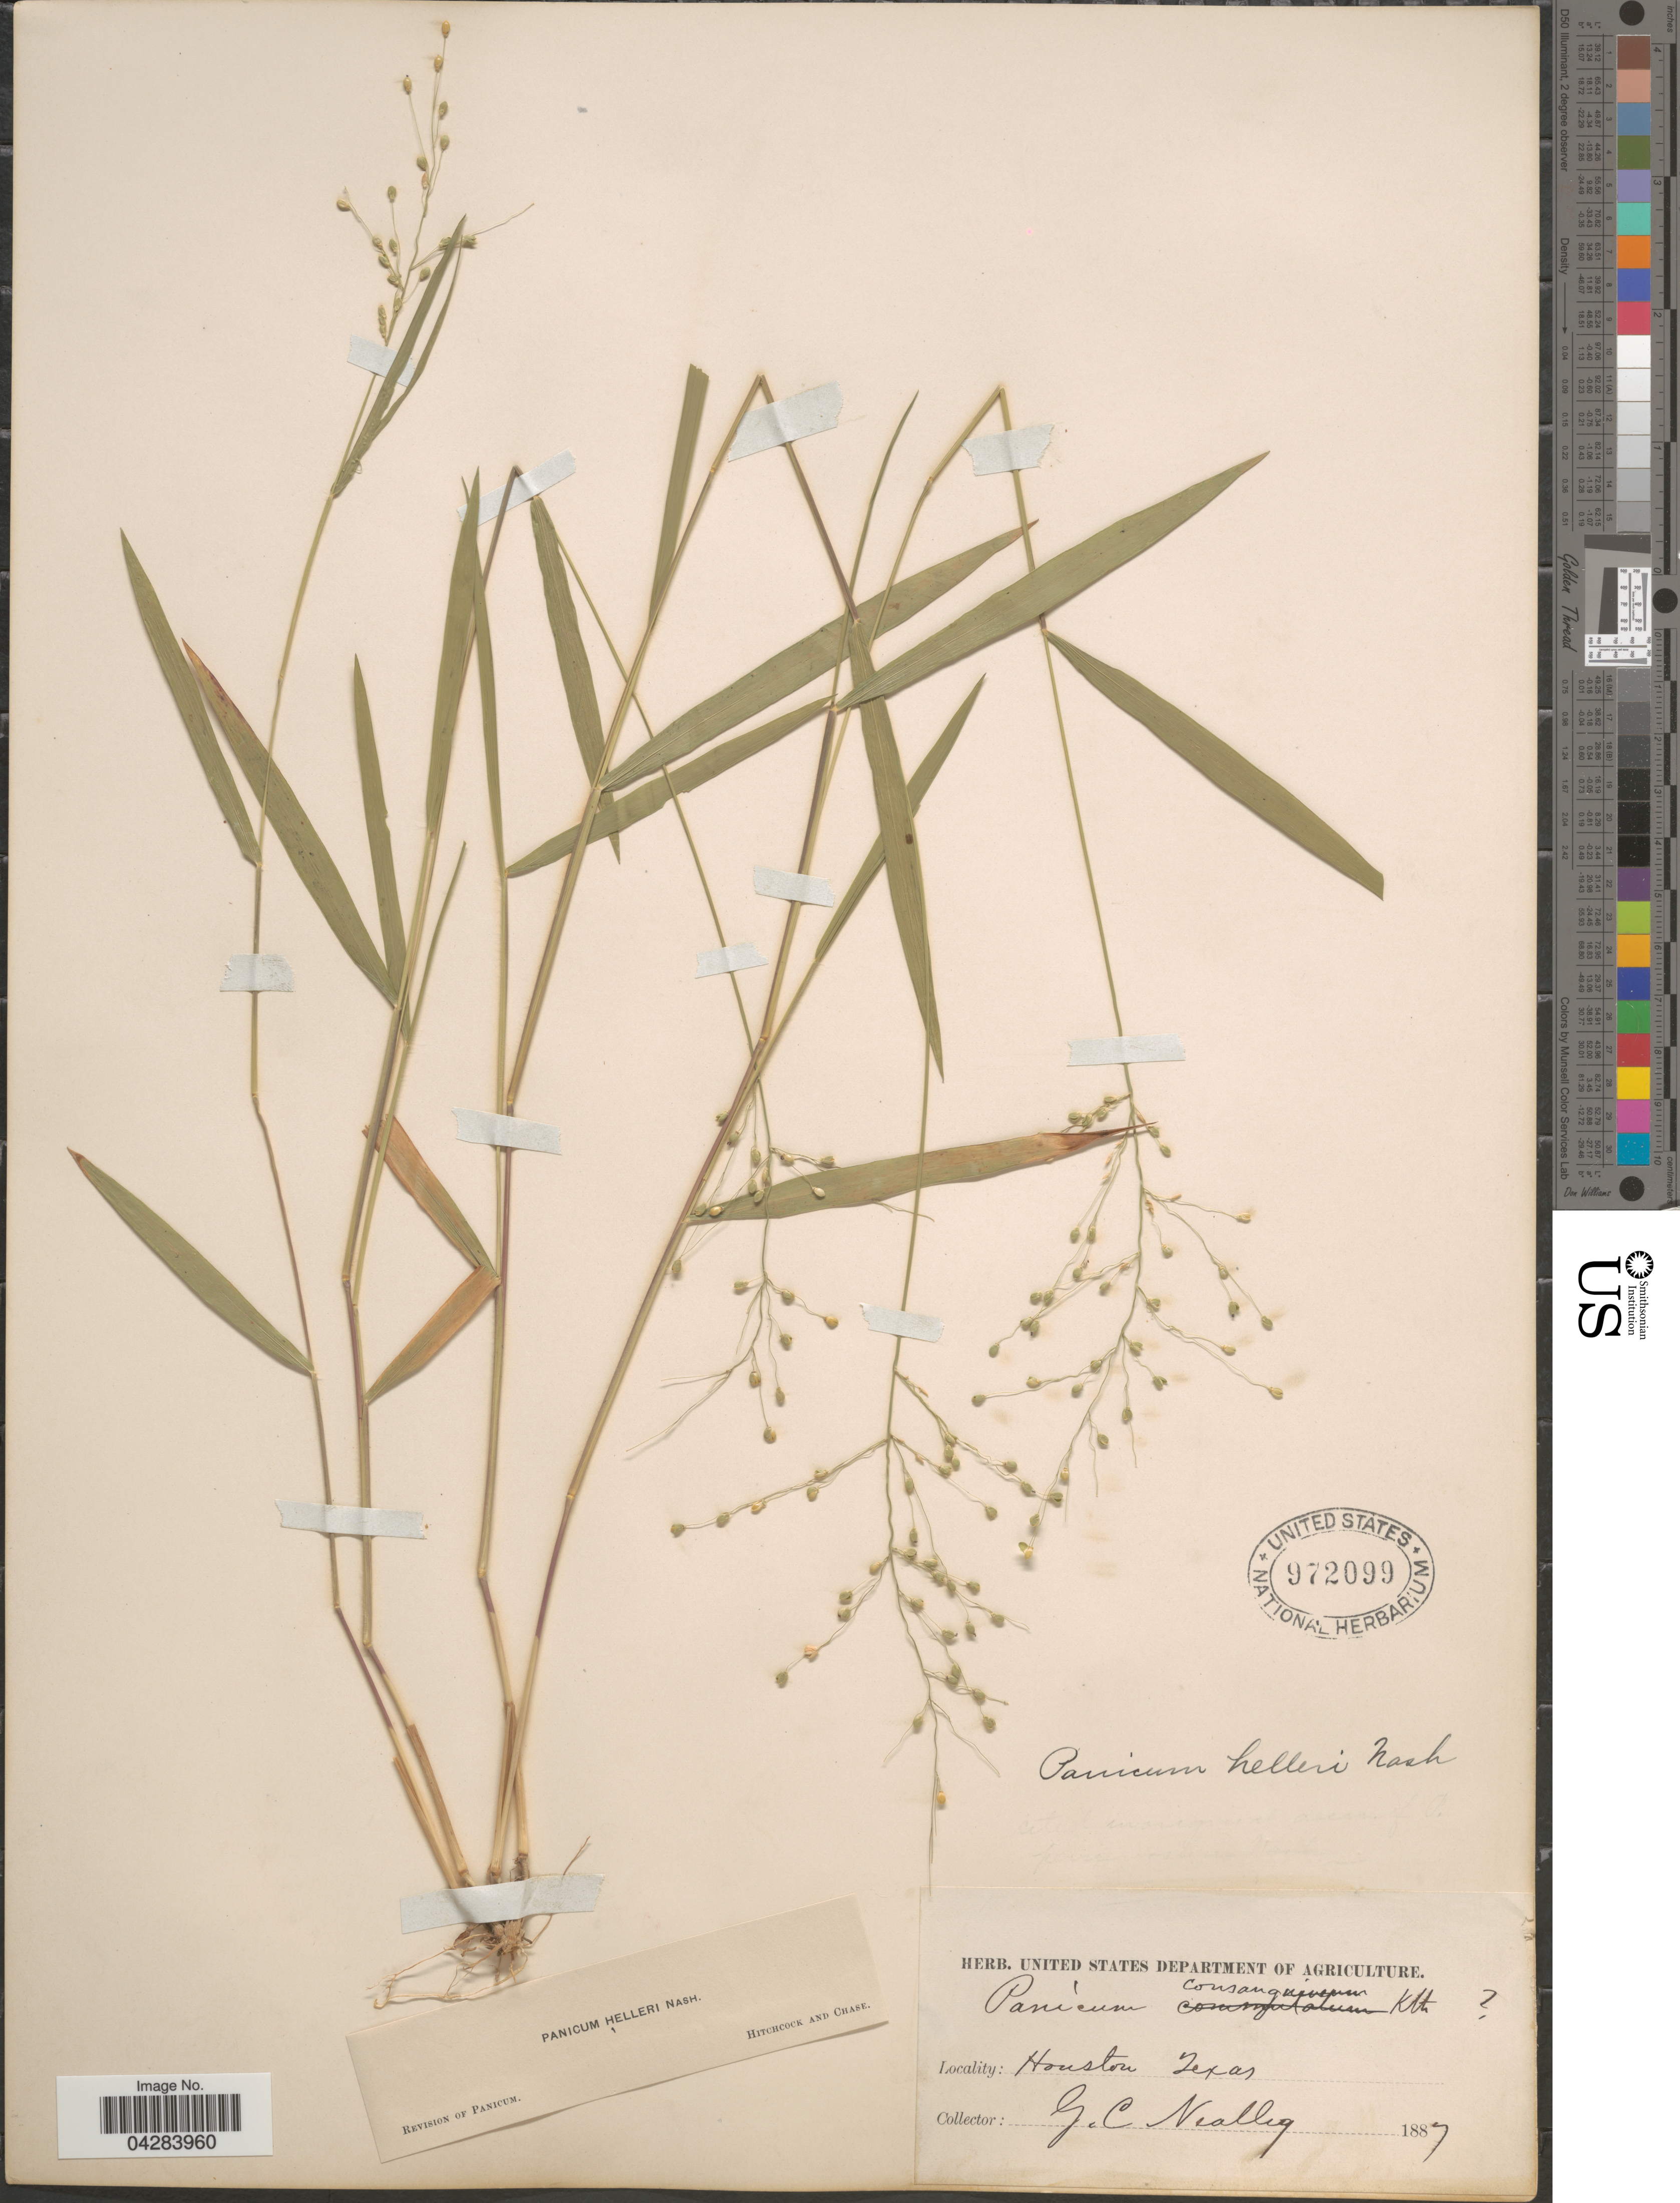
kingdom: Plantae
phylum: Tracheophyta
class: Liliopsida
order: Poales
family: Poaceae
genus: Dichanthelium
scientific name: Dichanthelium oligosanthes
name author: (Schult.) Gould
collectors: G. C. Nealley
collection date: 1887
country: United States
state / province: Texas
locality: Houston.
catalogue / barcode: US 972099